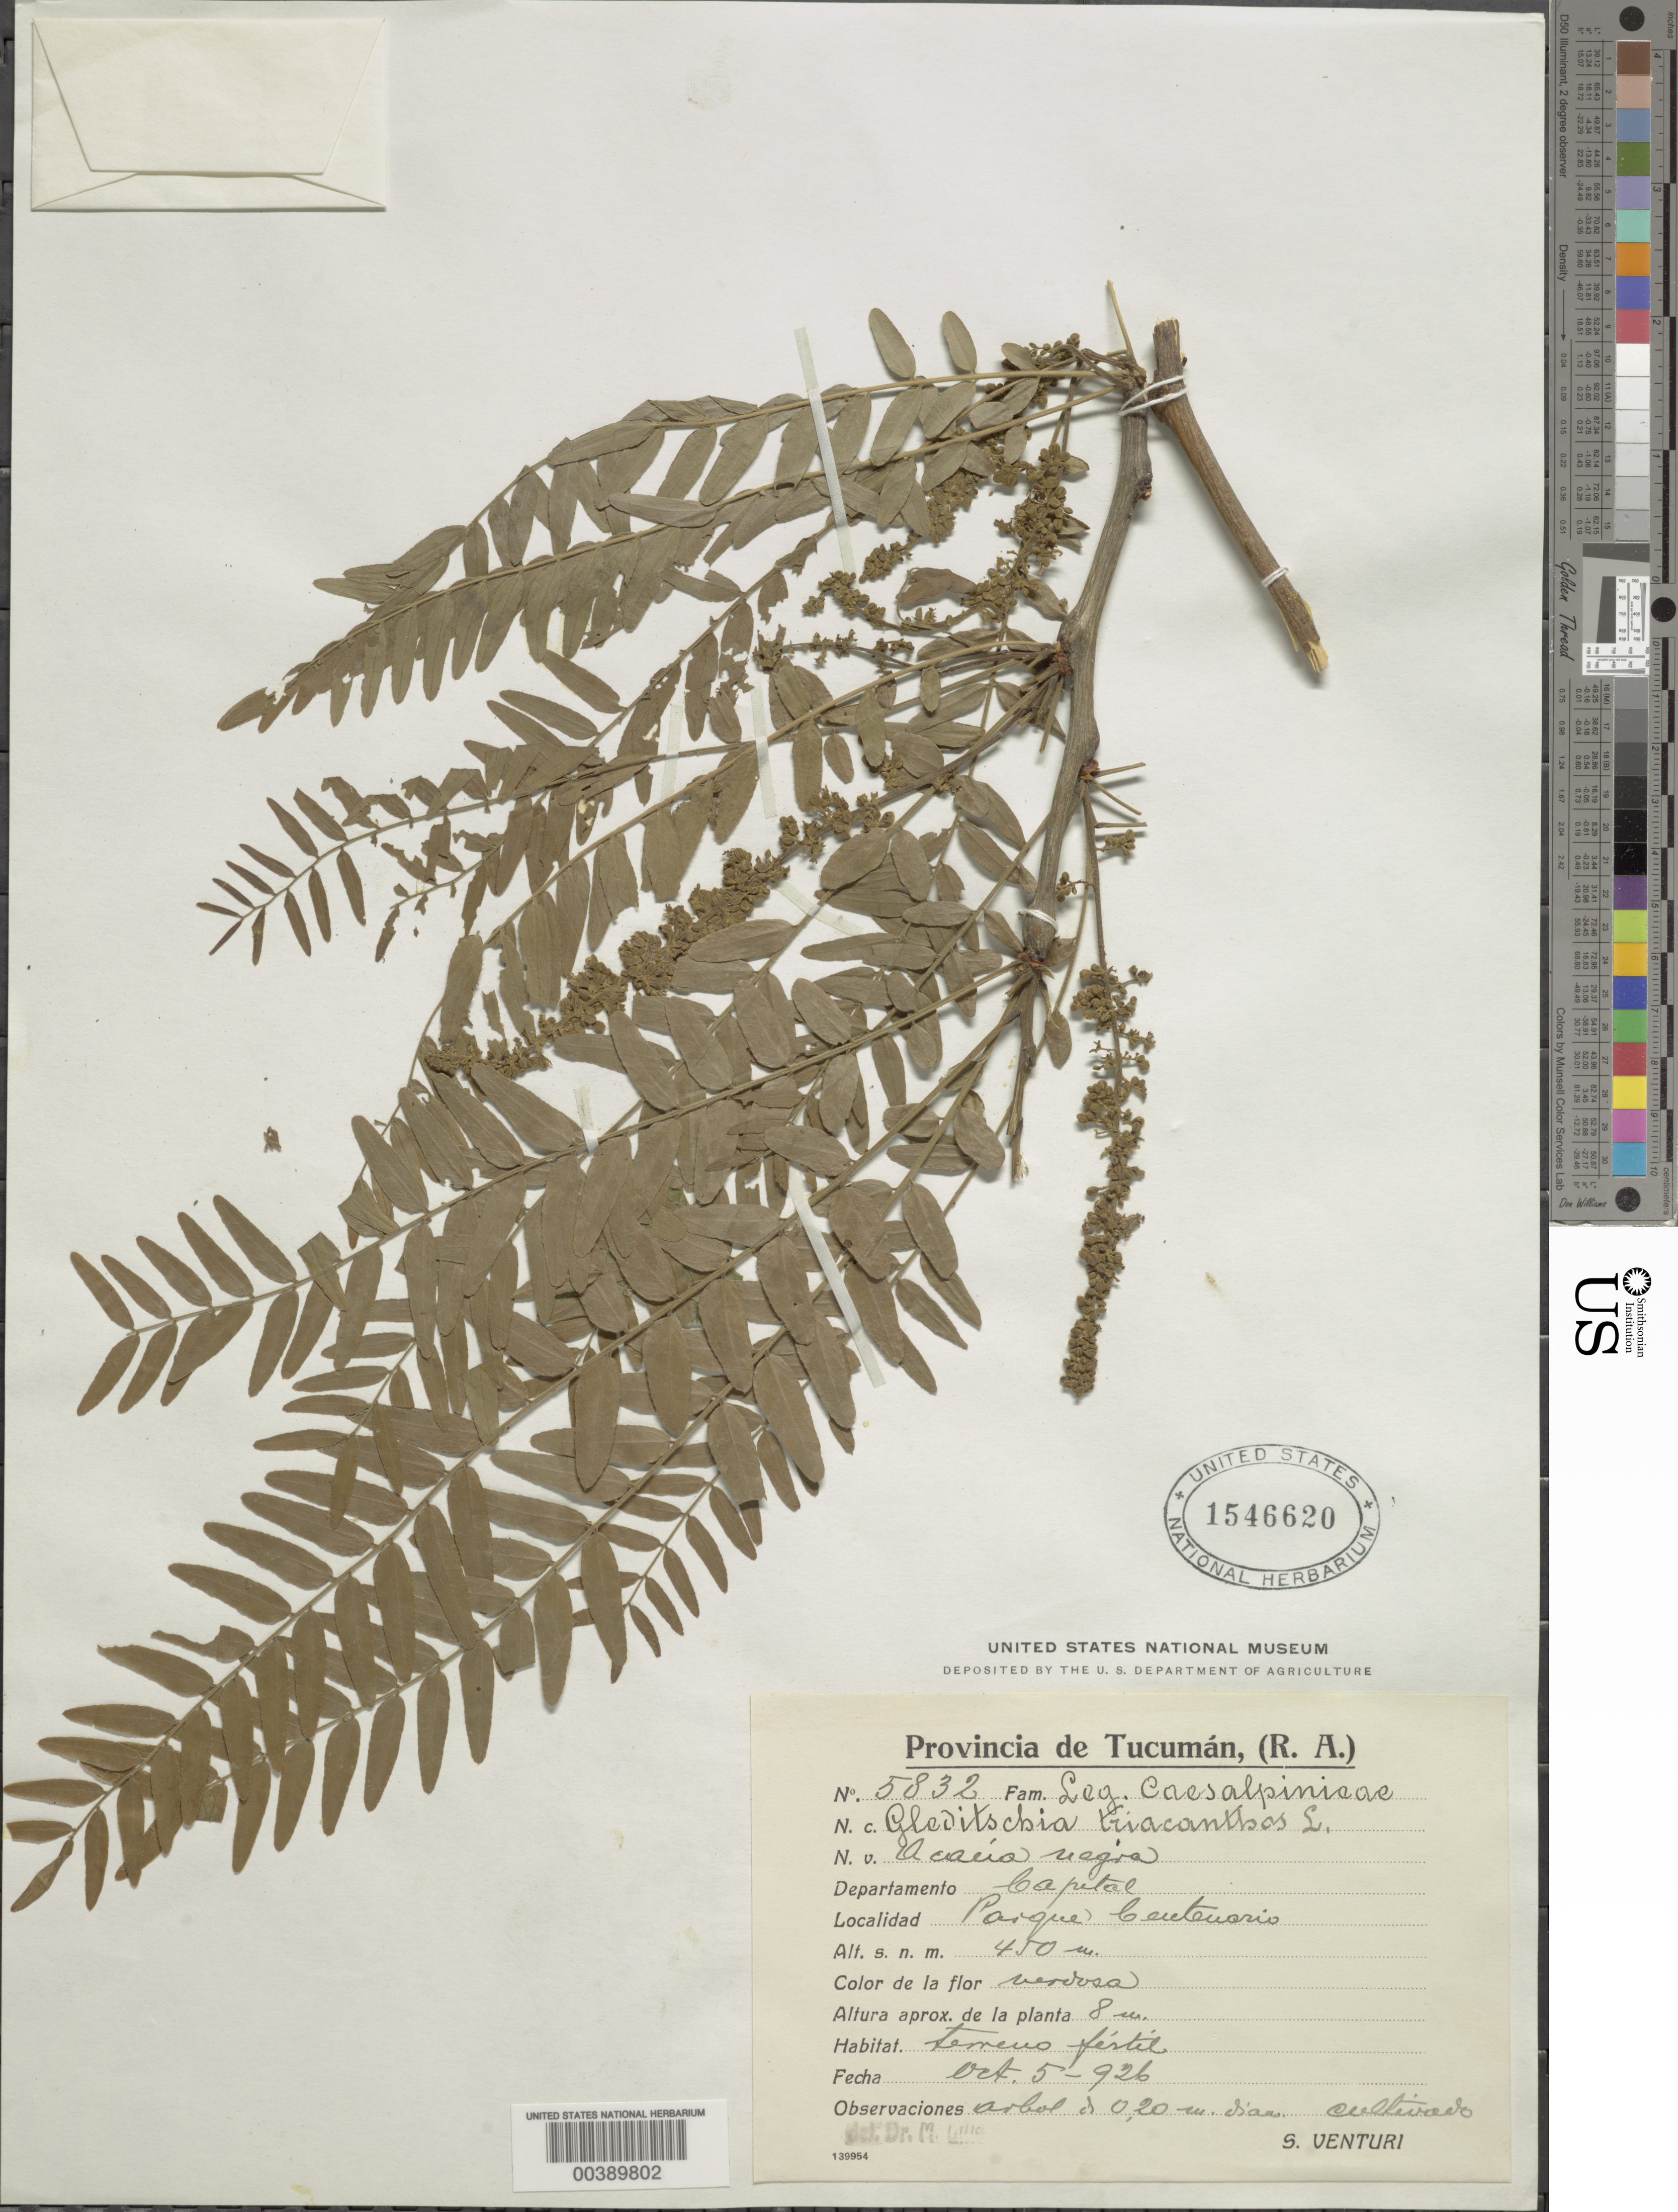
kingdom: Plantae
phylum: Tracheophyta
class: Magnoliopsida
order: Fabales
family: Fabaceae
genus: Gleditsia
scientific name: Gleditsia triacanthos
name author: L.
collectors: S. Venturi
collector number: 5832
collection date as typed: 05 Oct 1926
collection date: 1926-10-05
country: Argentina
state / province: Tucumán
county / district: Capital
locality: Parque Centenario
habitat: Terreno fertil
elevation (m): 450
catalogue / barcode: US 1546620